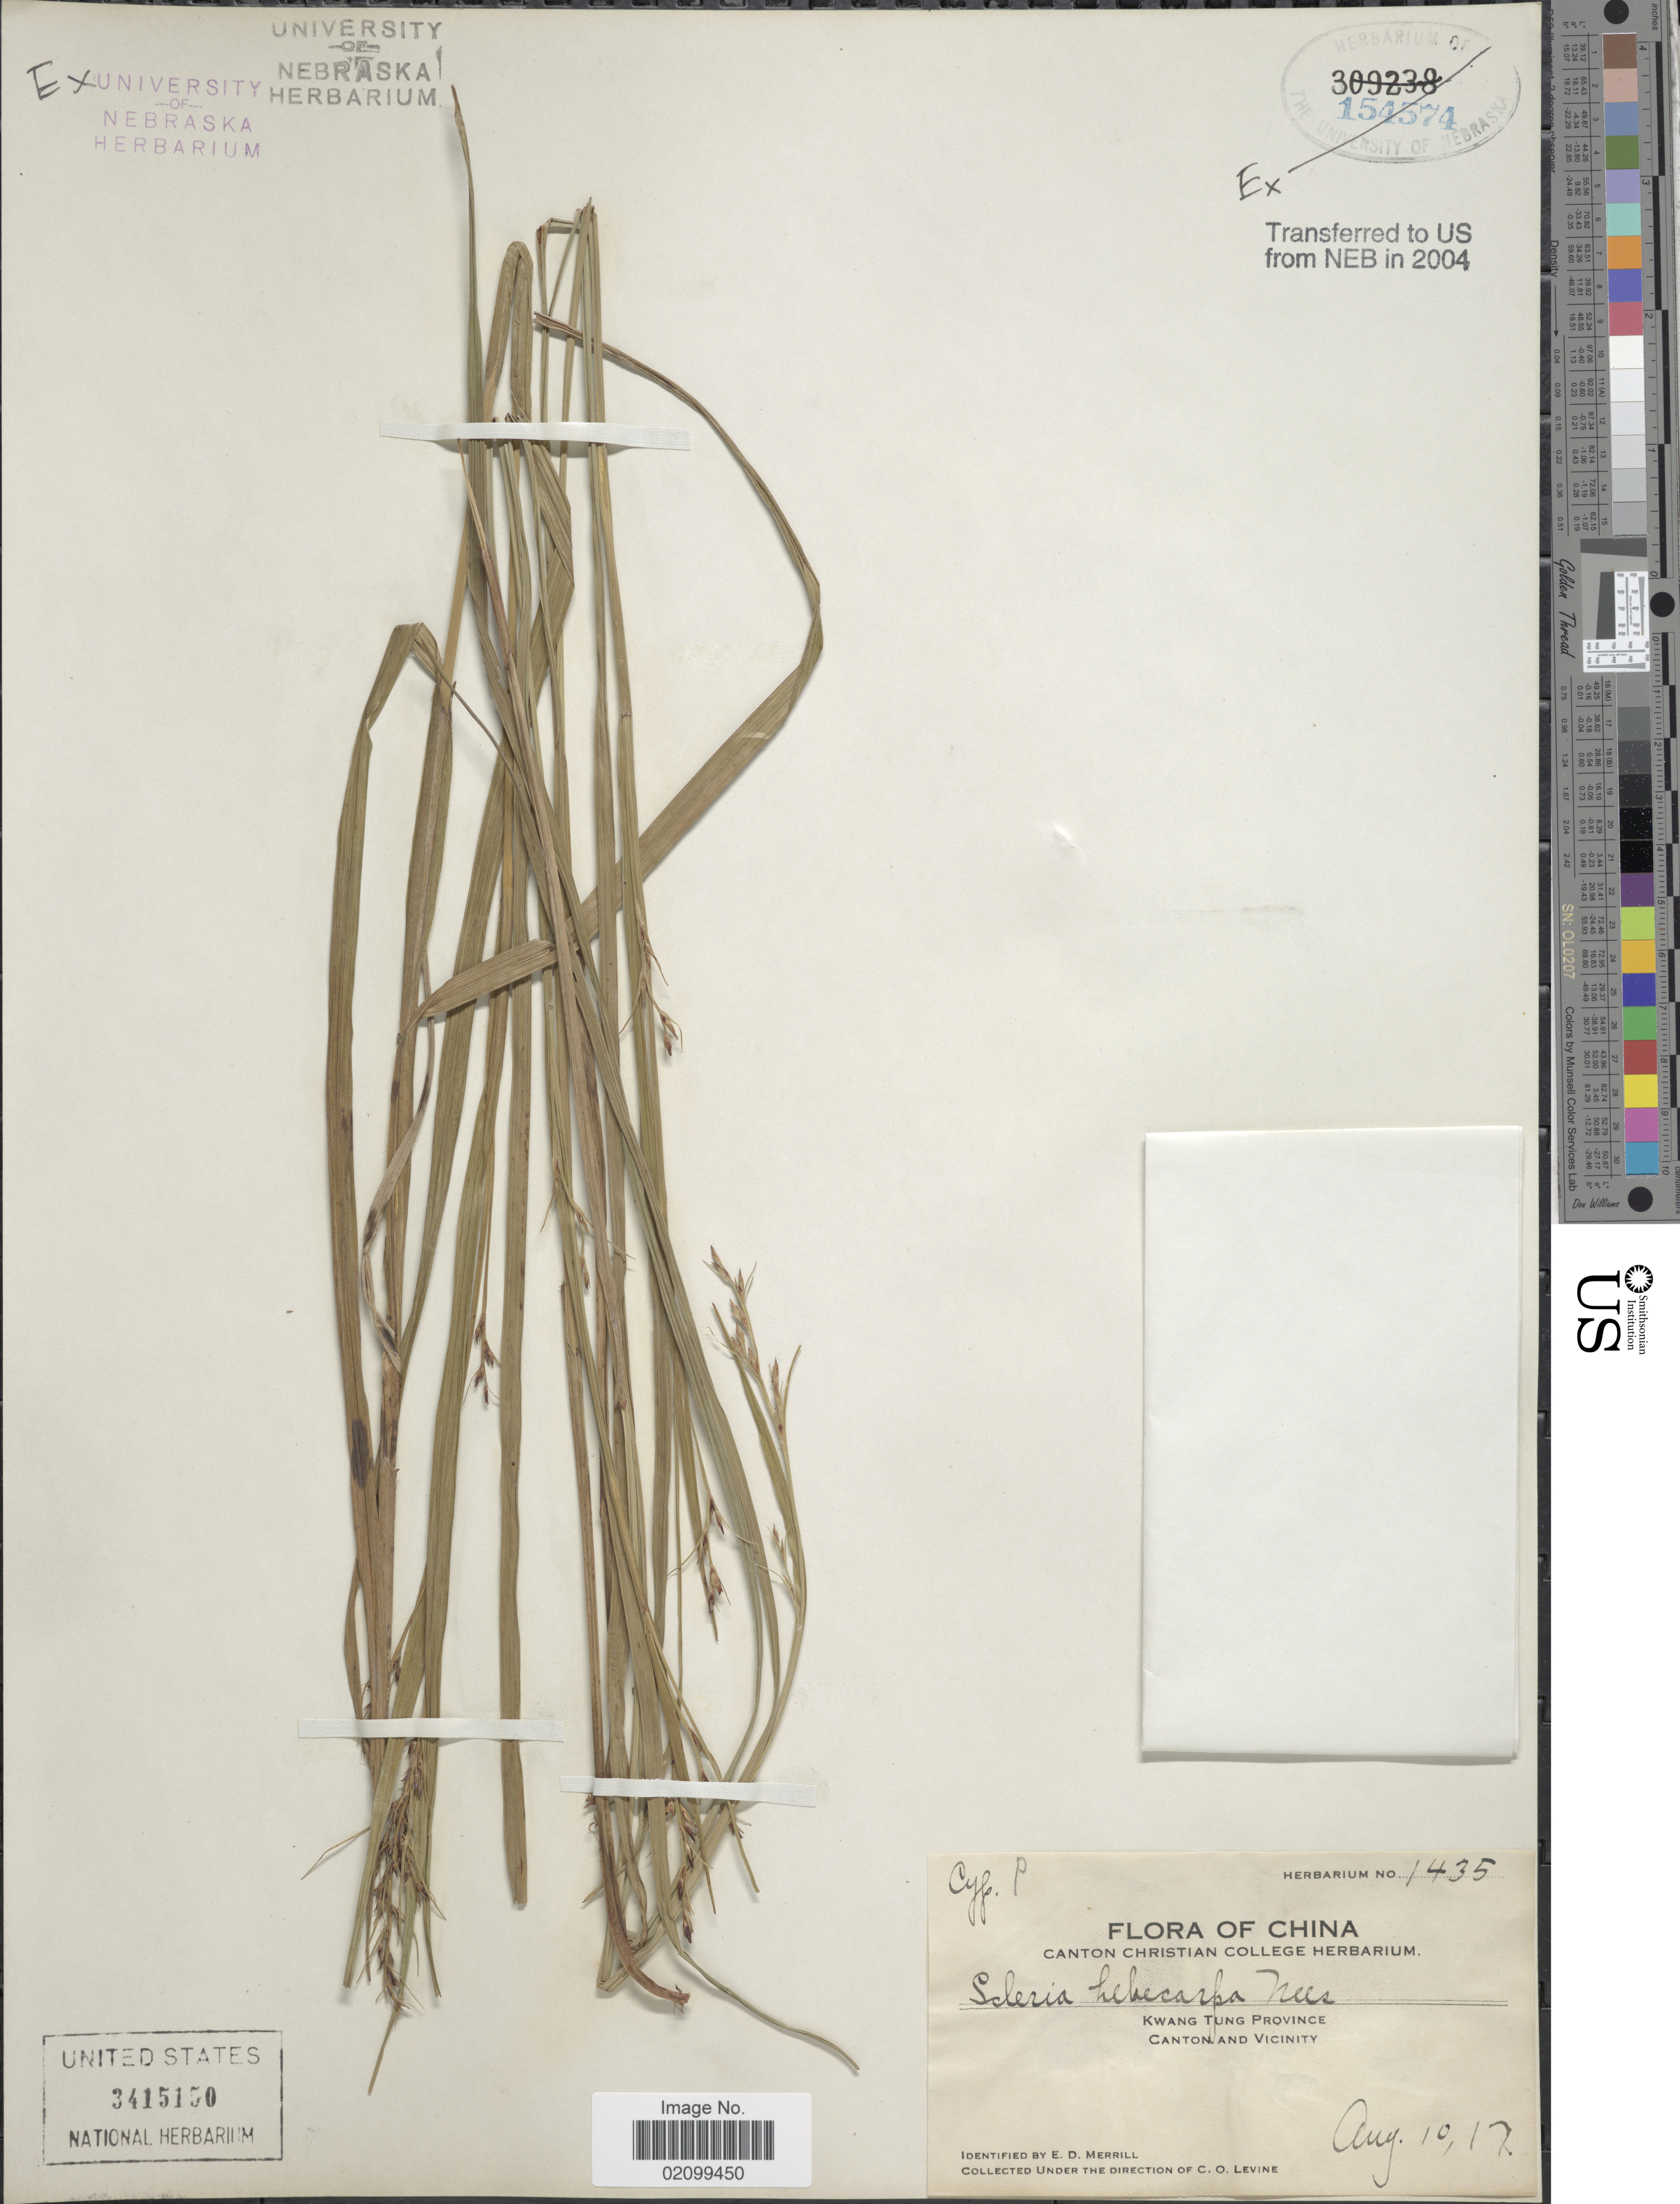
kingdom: Plantae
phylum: Tracheophyta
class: Liliopsida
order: Poales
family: Cyperaceae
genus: Scleria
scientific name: Scleria levis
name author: Retz.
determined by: Strong, Mark T., (BOT), Smithsonian Institution - National Museum of Natural History (UNITED STATES)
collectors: C. O. Levine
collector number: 1435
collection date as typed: Transcribed d/m/y: 10/8/17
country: China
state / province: Guangdong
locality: Kwang Tung Province, Canton and Vicinity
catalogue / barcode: US 3415150